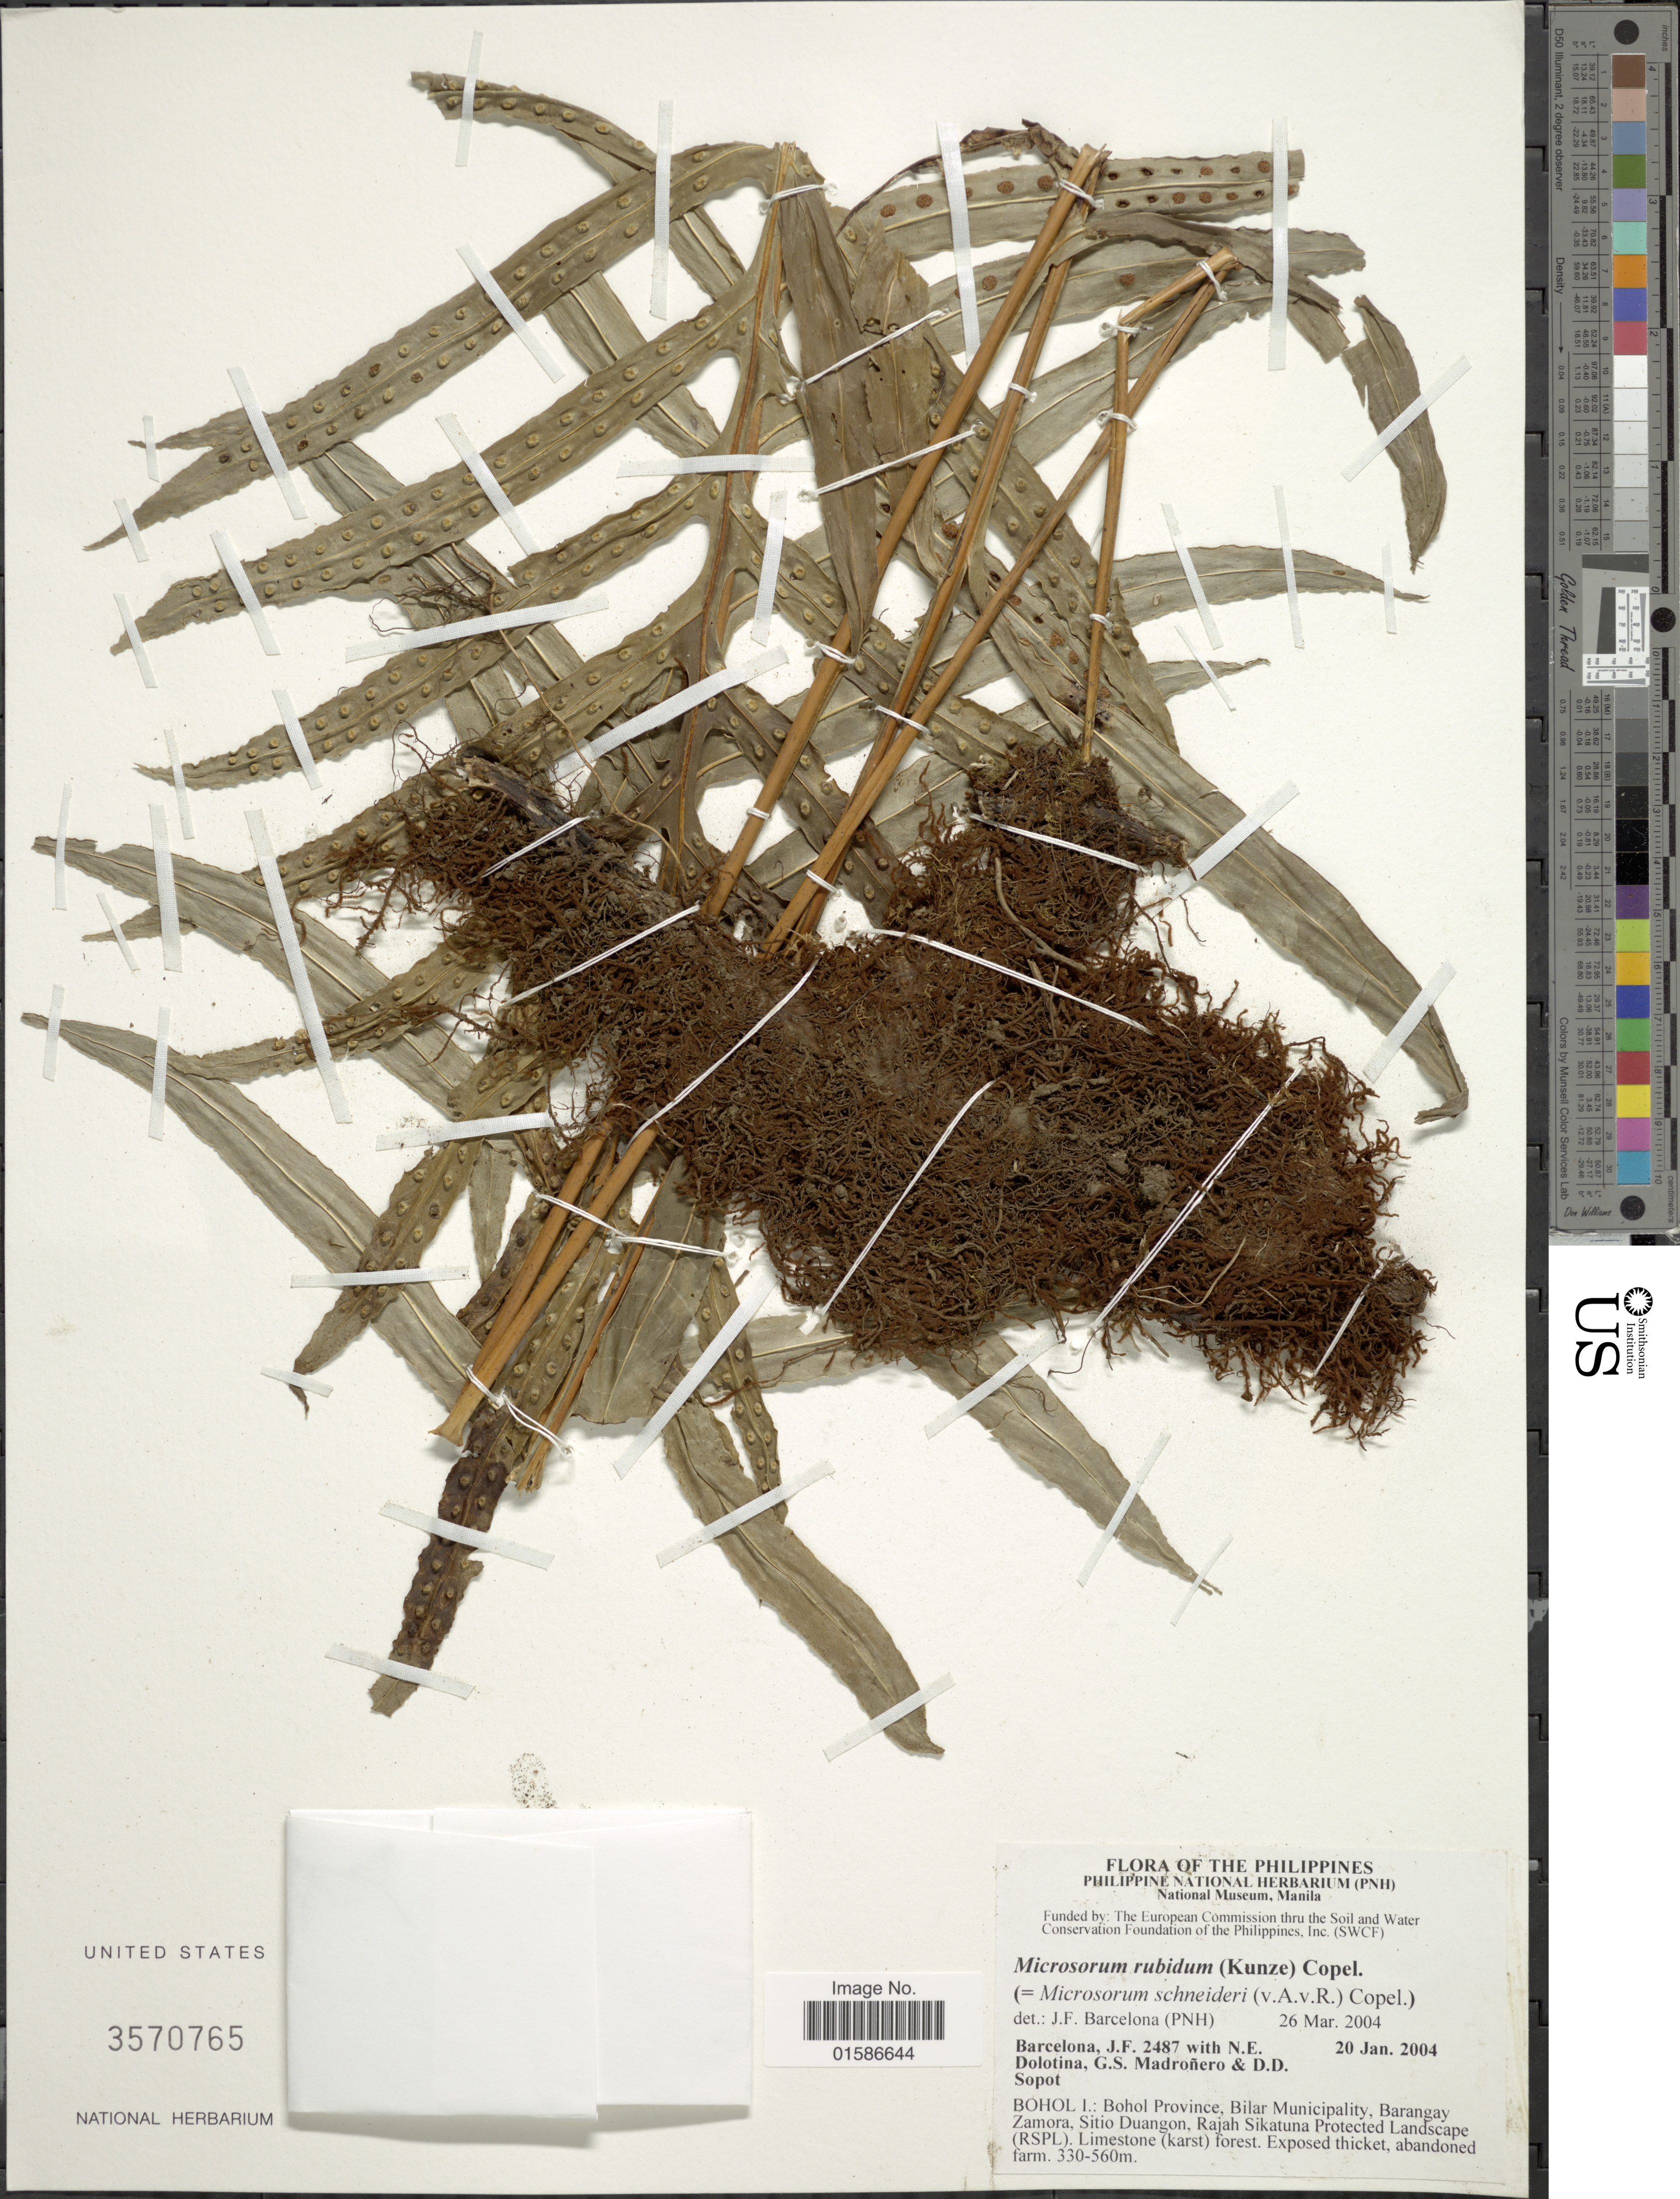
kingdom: Plantae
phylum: Tracheophyta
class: Polypodiopsida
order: Polypodiales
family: Polypodiaceae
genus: Microsorum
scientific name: Microsorum rubidum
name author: (Kunze) Copel.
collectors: J. F. Barcelona, N. Dolotina, G. Madroñero & D. Sopot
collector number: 2487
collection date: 2004-01-20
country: Philippines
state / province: Central Visayas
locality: Bohol I: Bohol Province, Bilar Municipality, Barangay Zamora, Sitio Duangon, Rajah Sikatuna Protected Landscape (RSPL)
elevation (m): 330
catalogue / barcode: US 3570765